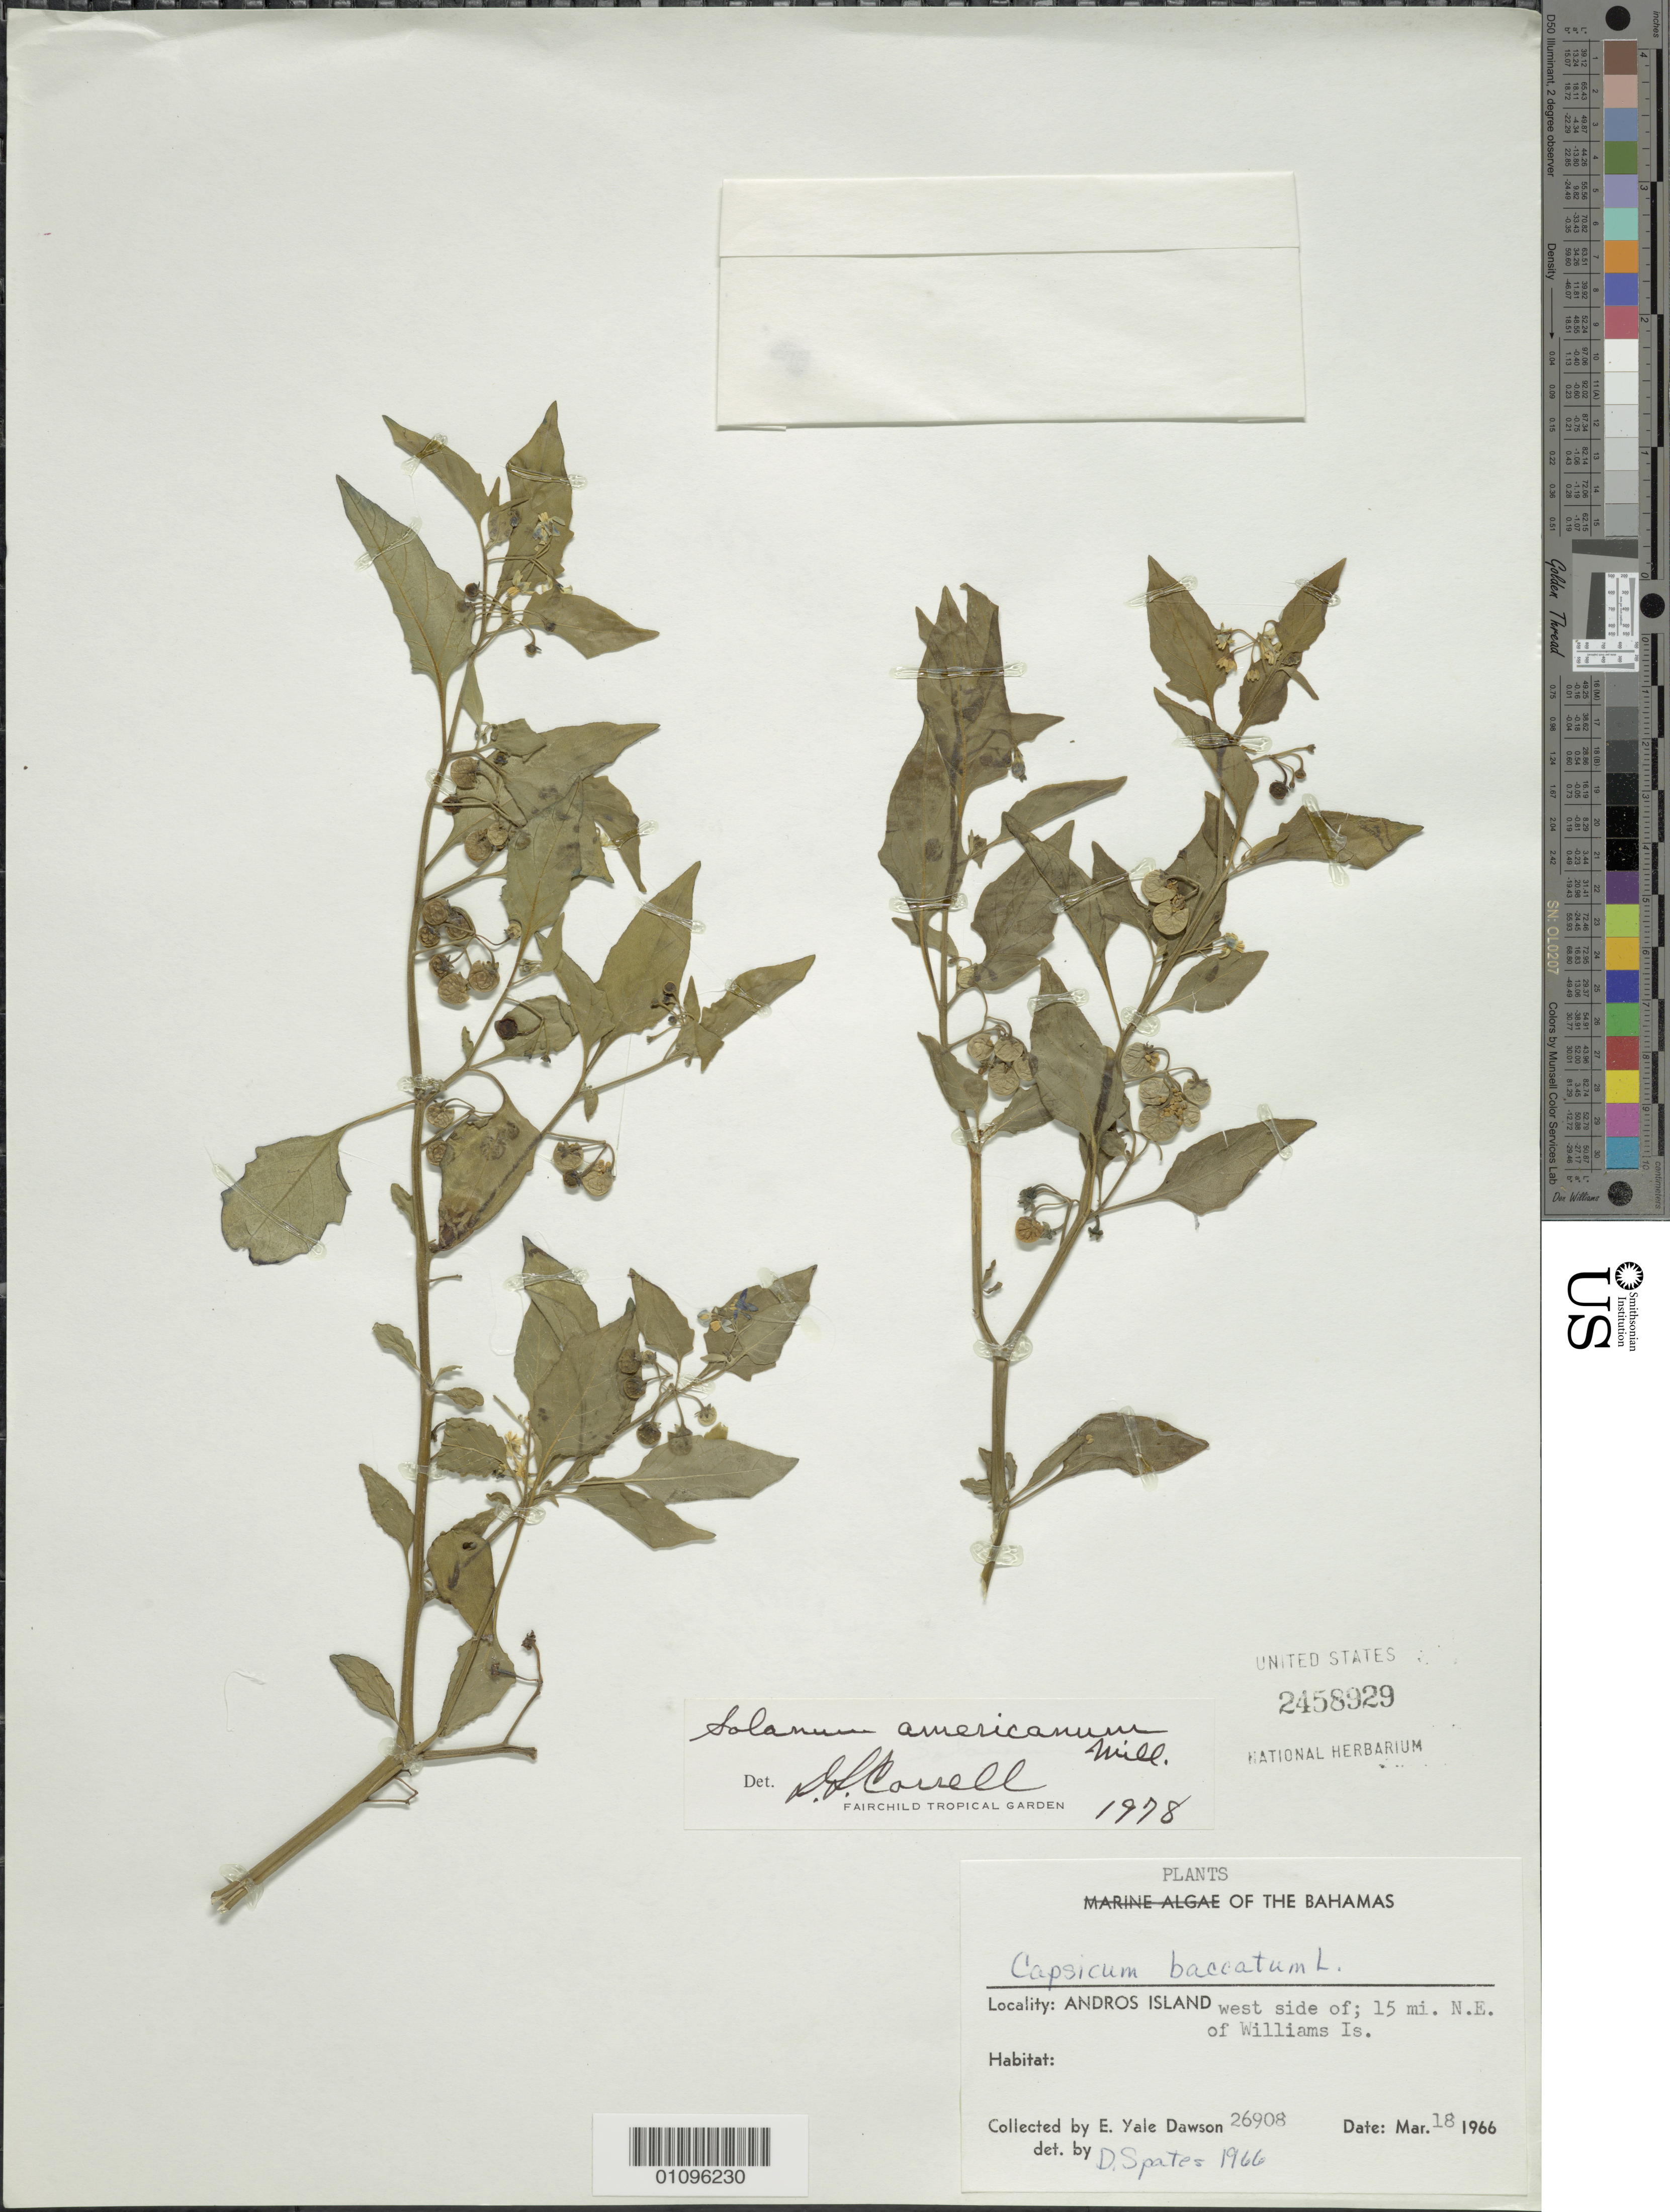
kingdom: Plantae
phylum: Tracheophyta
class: Magnoliopsida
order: Solanales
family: Solanaceae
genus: Solanum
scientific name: Solanum americanum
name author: Mill.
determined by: Correll, D. S.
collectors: E. Y. Dawson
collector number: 26908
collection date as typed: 18 Mar 1966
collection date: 1966-03-18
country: Bahamas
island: Andros I.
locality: Andros I., W side of; 15 miles NE of Williams Is.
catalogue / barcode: US 2458929